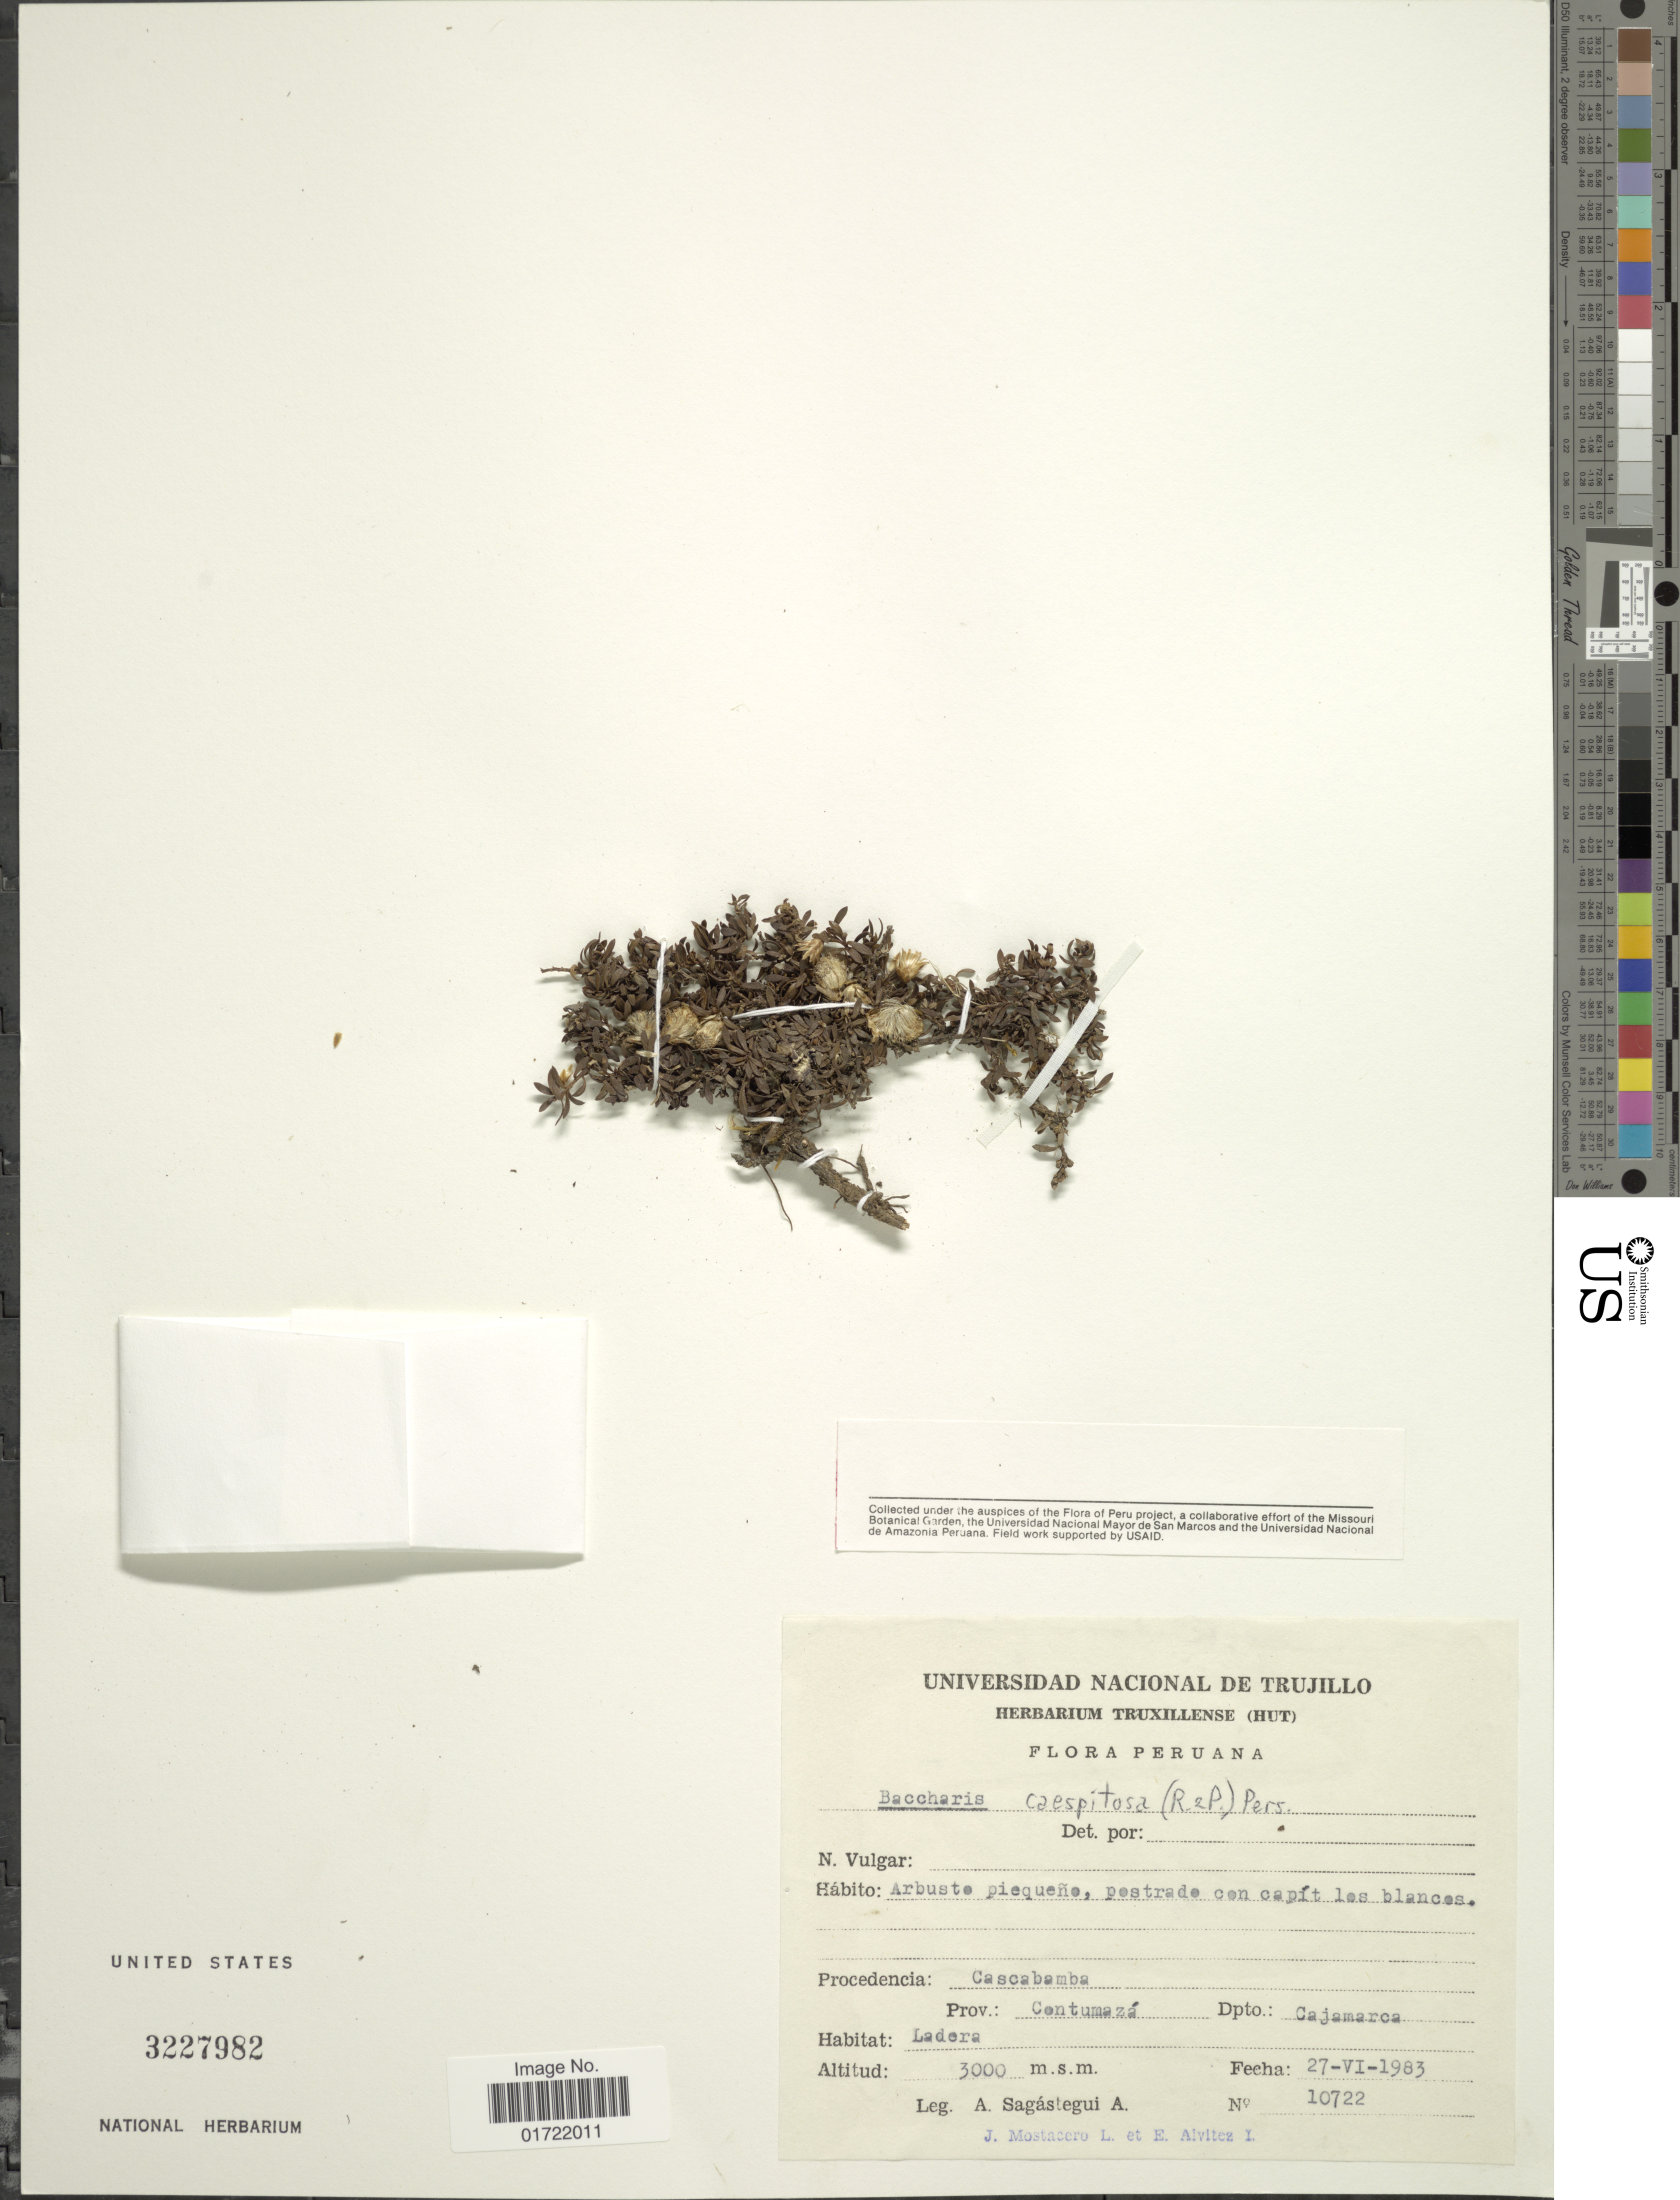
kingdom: Plantae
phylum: Tracheophyta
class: Magnoliopsida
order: Asterales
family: Asteraceae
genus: Baccharis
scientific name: Baccharis caespitosa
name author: (Ruiz & Pav.) Pers.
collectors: A. Sagástegui A., J. Mostacero L. & E. Alvitez I.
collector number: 10722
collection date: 1983-06-27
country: Peru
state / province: Cajamarca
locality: Cascabamba. Prov. Contumaza.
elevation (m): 3000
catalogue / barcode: US 3227982